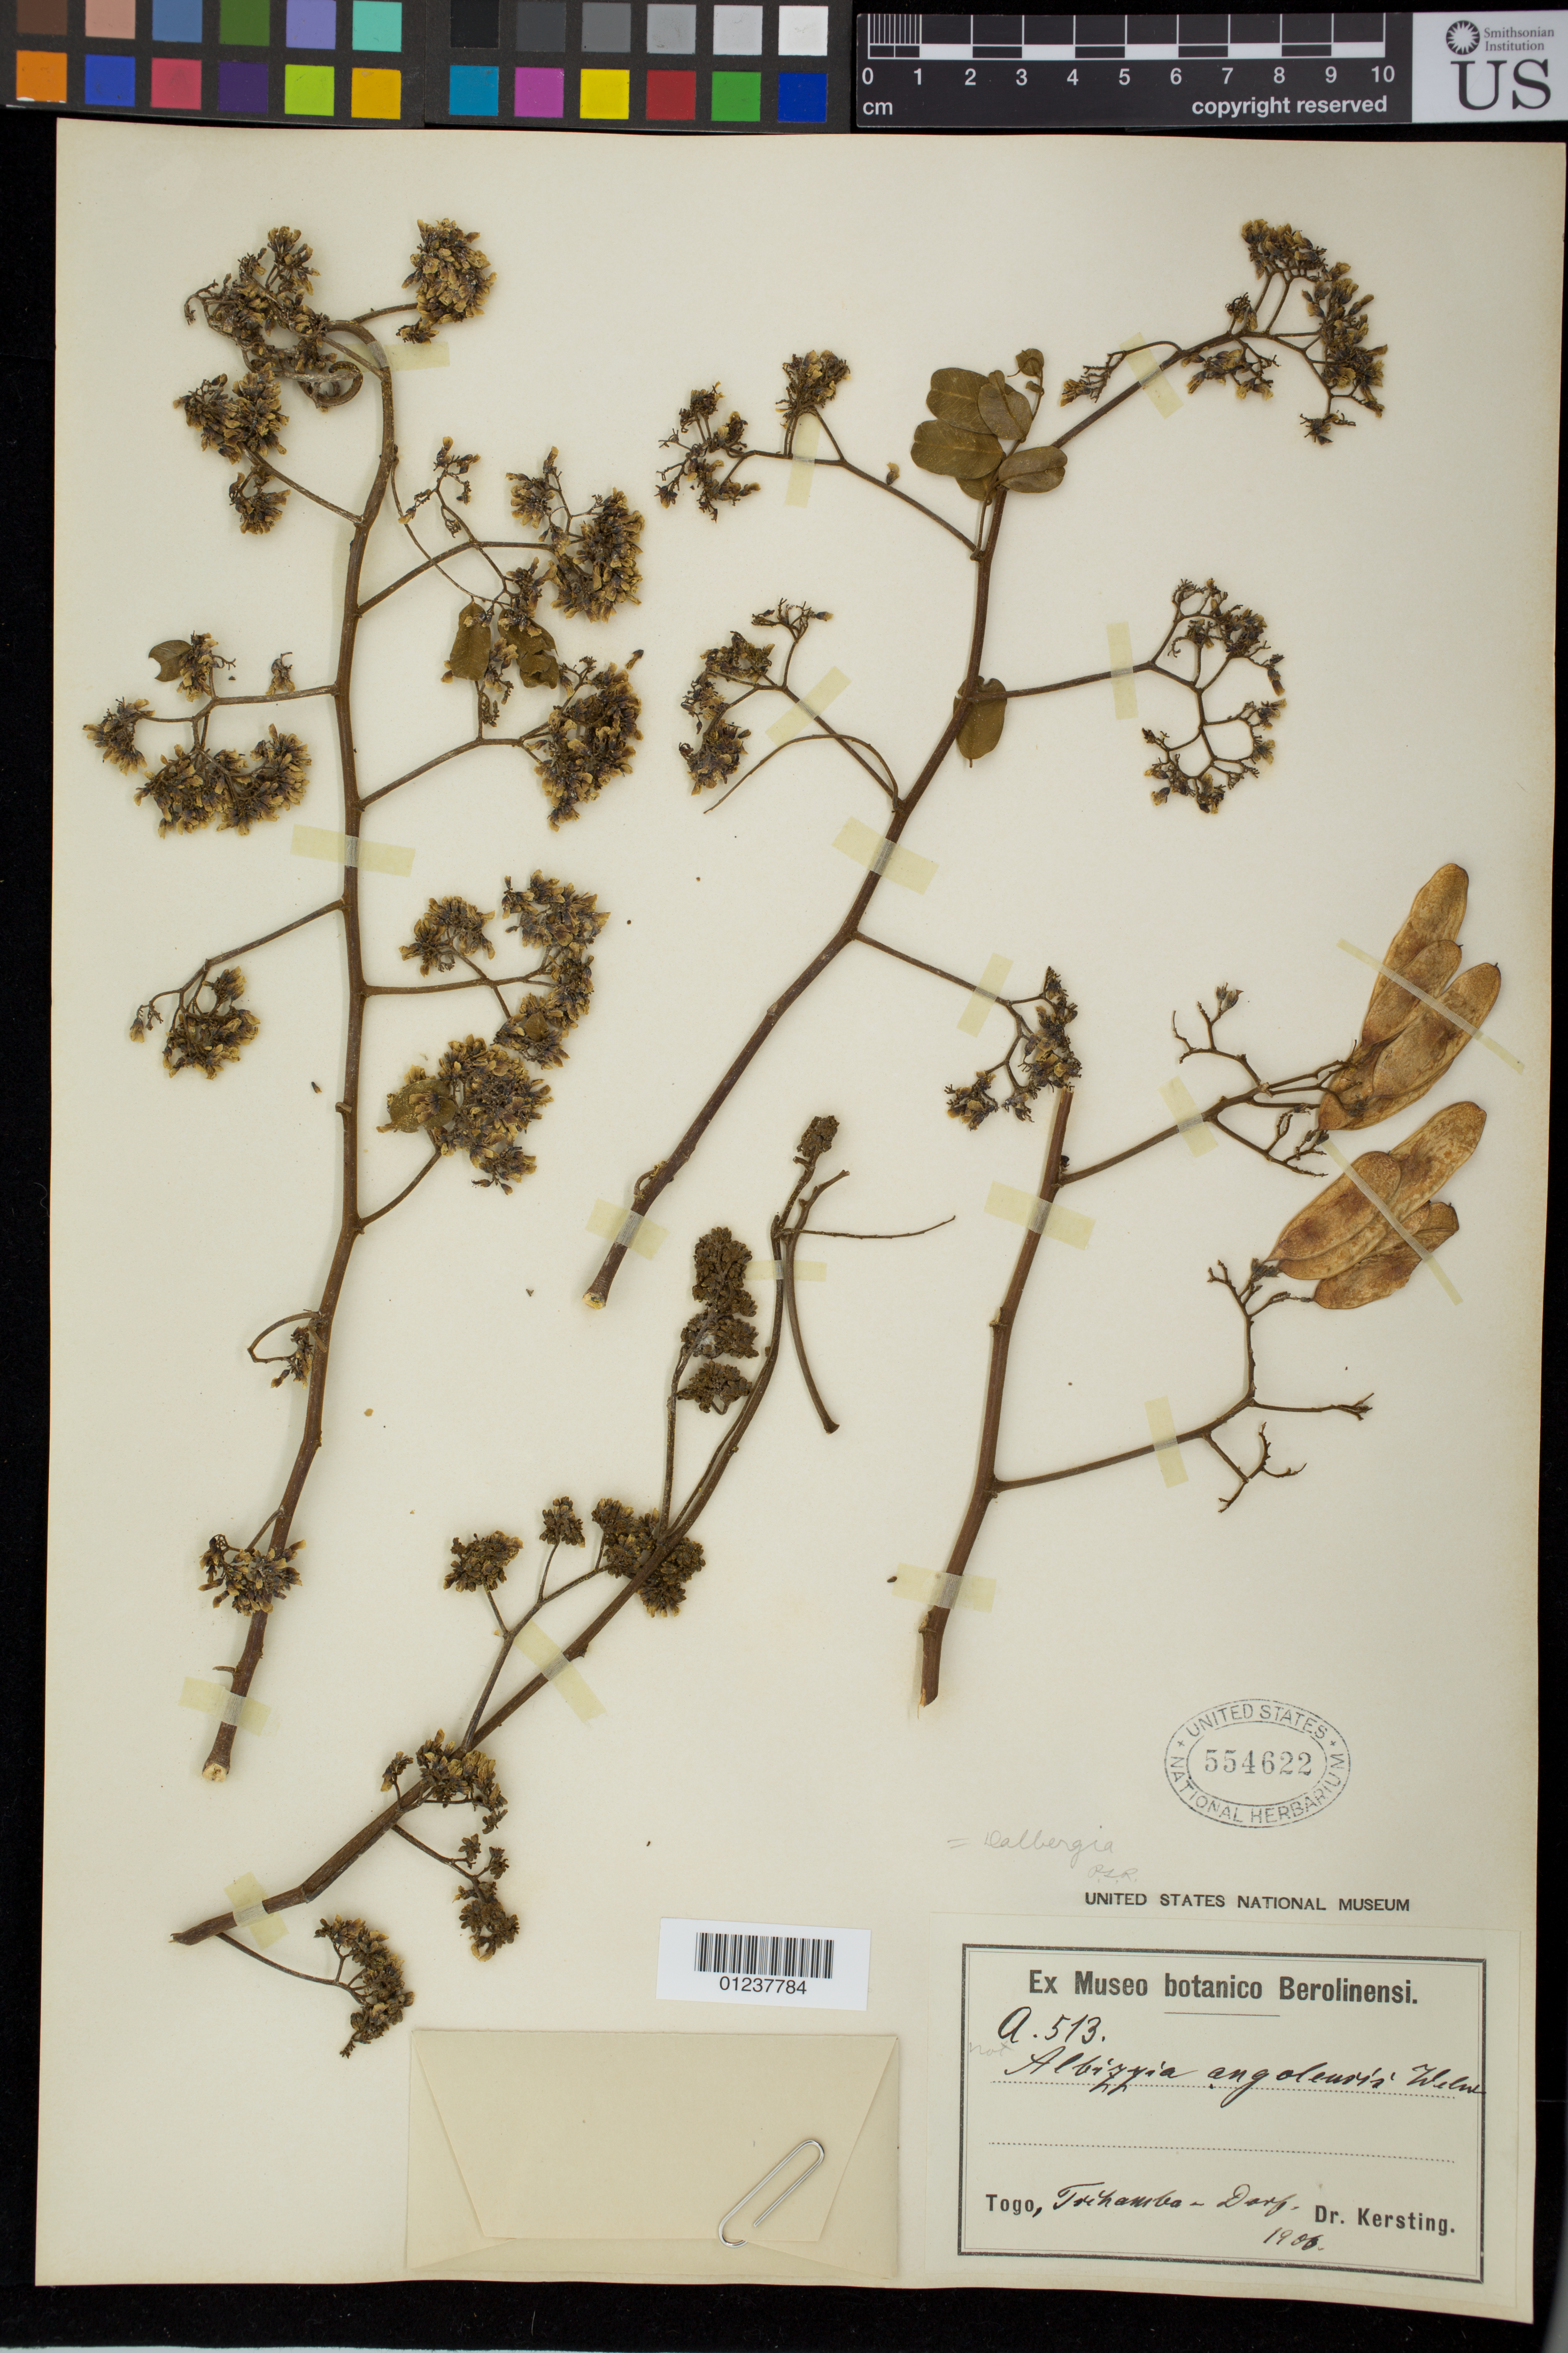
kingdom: Plantae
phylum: Tracheophyta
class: Magnoliopsida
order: Fabales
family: Fabaceae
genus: Dalbergia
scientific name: Dalbergia sp.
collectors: -. Kersting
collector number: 513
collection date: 1906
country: Togo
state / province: Centrale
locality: Tschamba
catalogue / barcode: US 554622